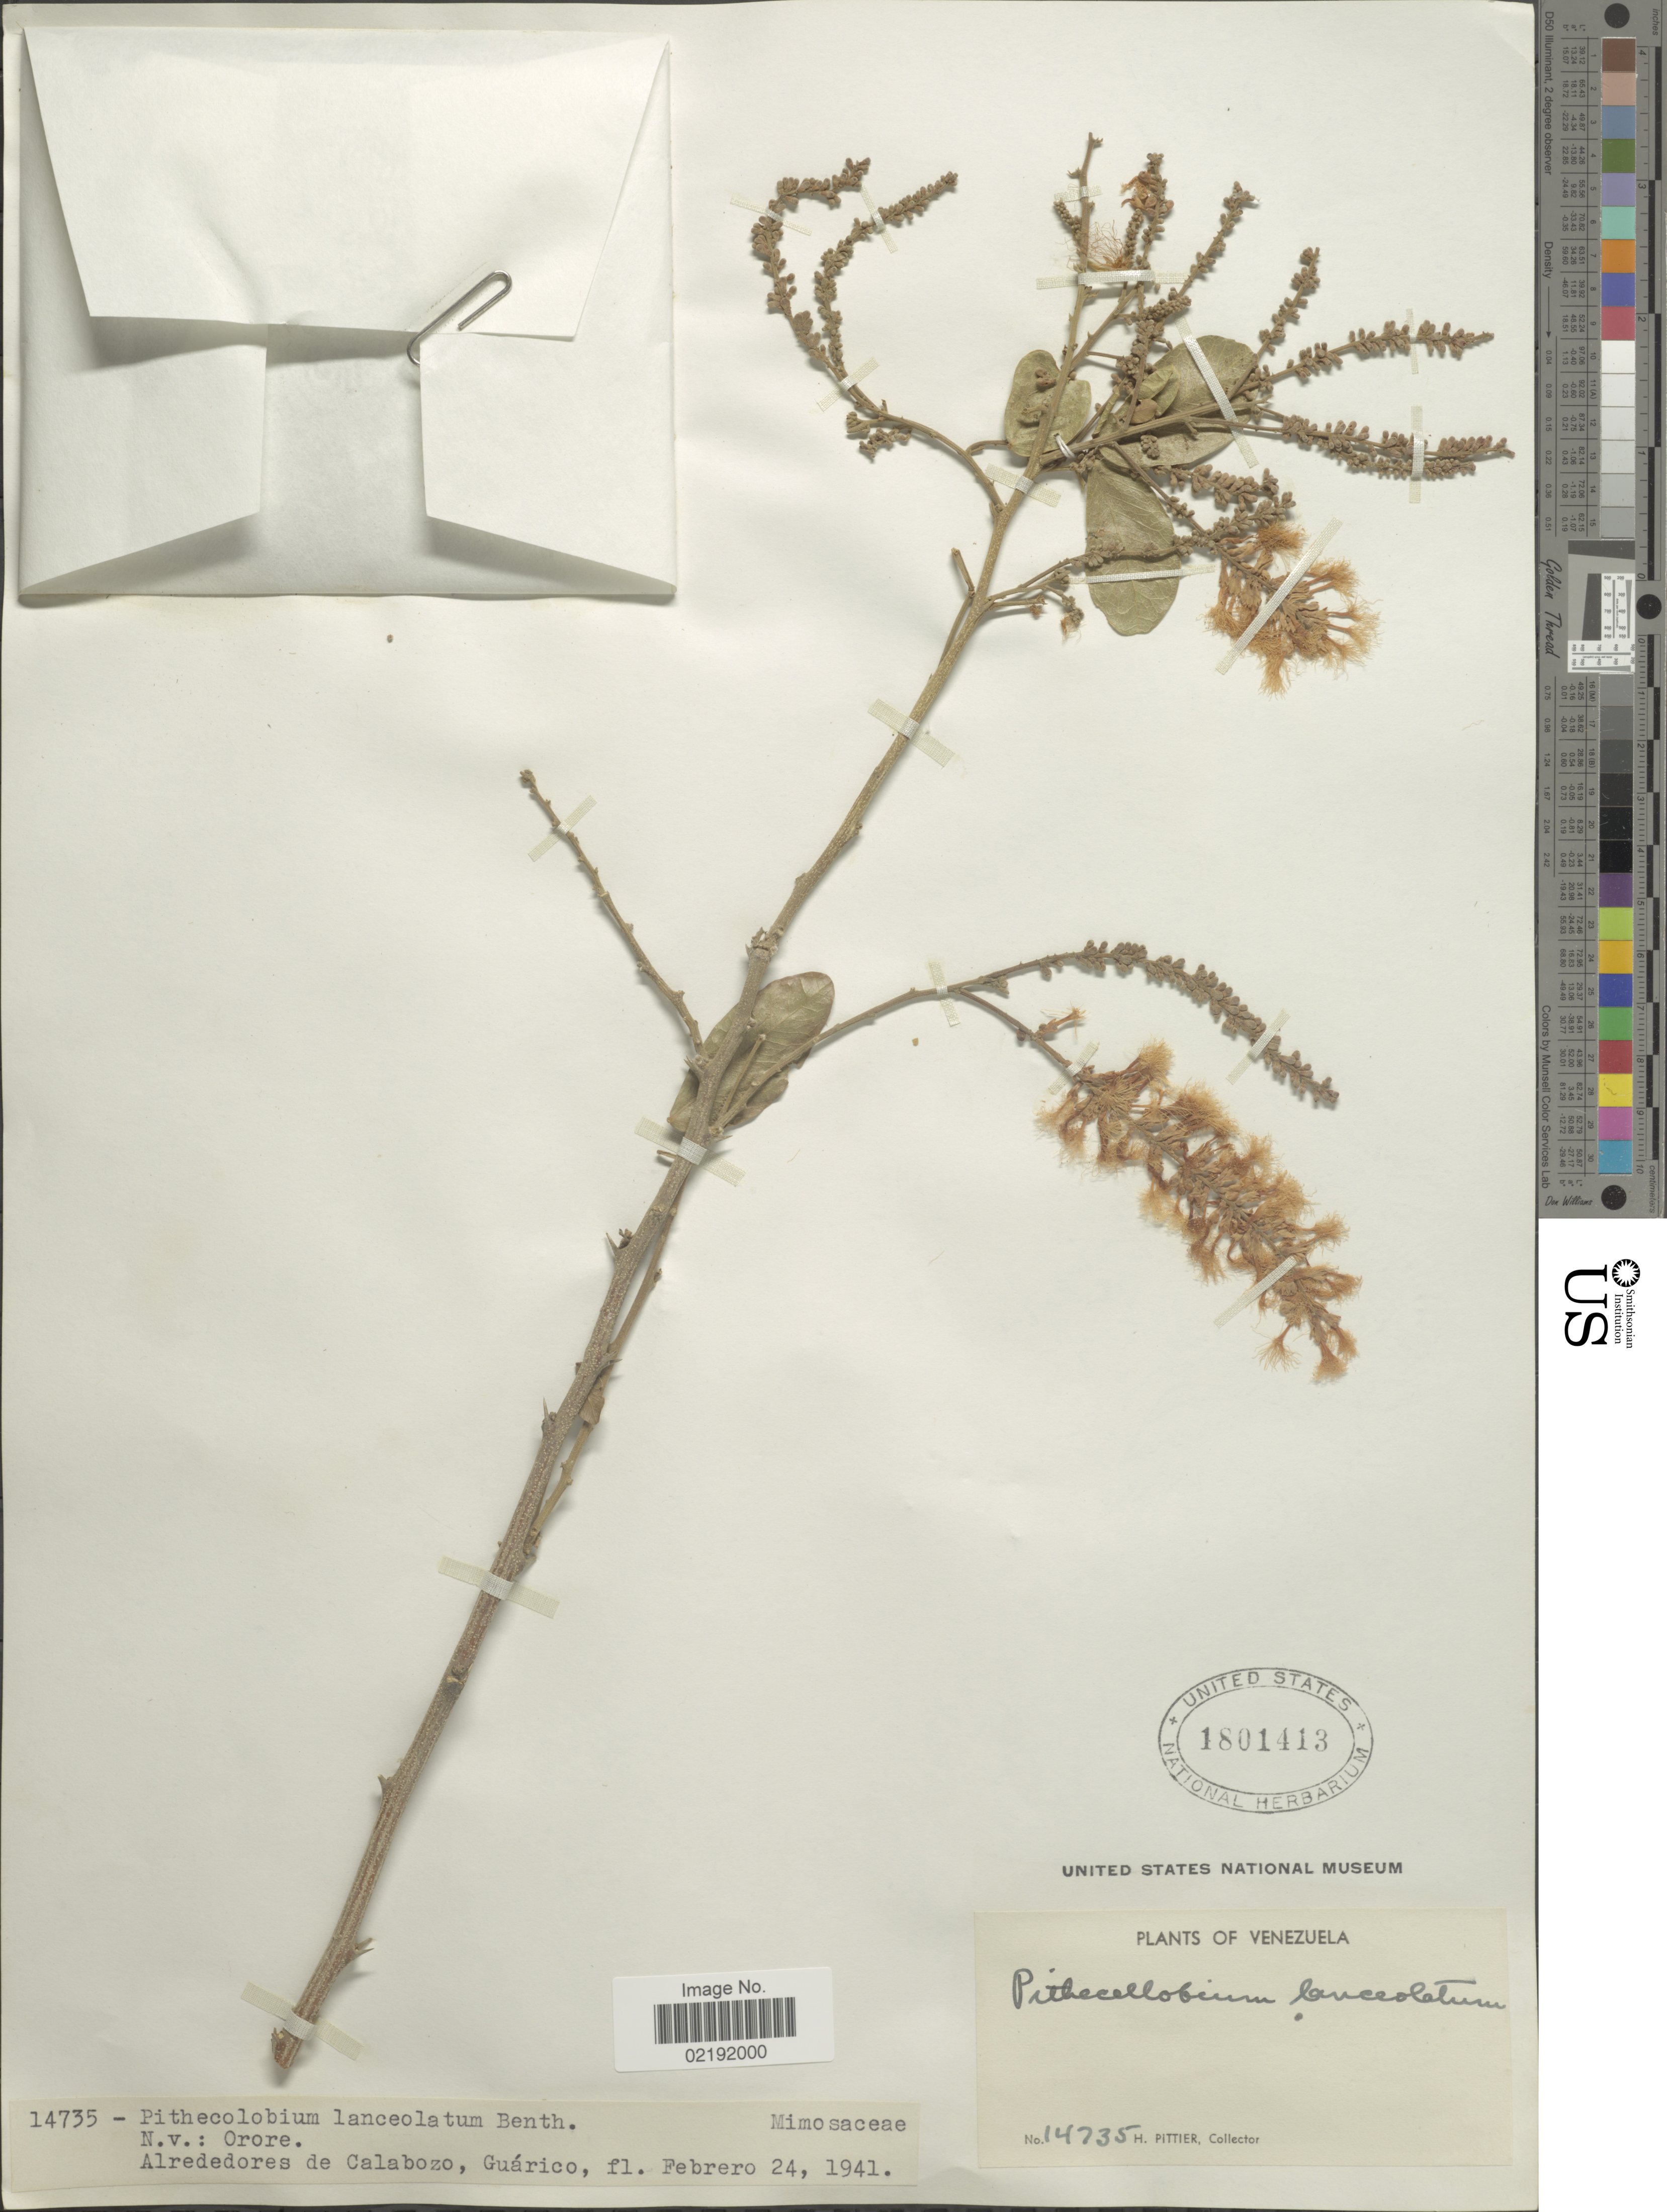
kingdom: Plantae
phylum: Tracheophyta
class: Magnoliopsida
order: Fabales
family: Fabaceae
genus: Pithecellobium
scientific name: Pithecellobium lanceolatum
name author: (Humb. & Bonpl. ex Willd.) Benth.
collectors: H. F. Pittier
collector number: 14735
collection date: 1941-02-24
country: Venezuela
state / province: Guárico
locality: Alrededores de Calabozo, Guárico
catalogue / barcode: US 1801413